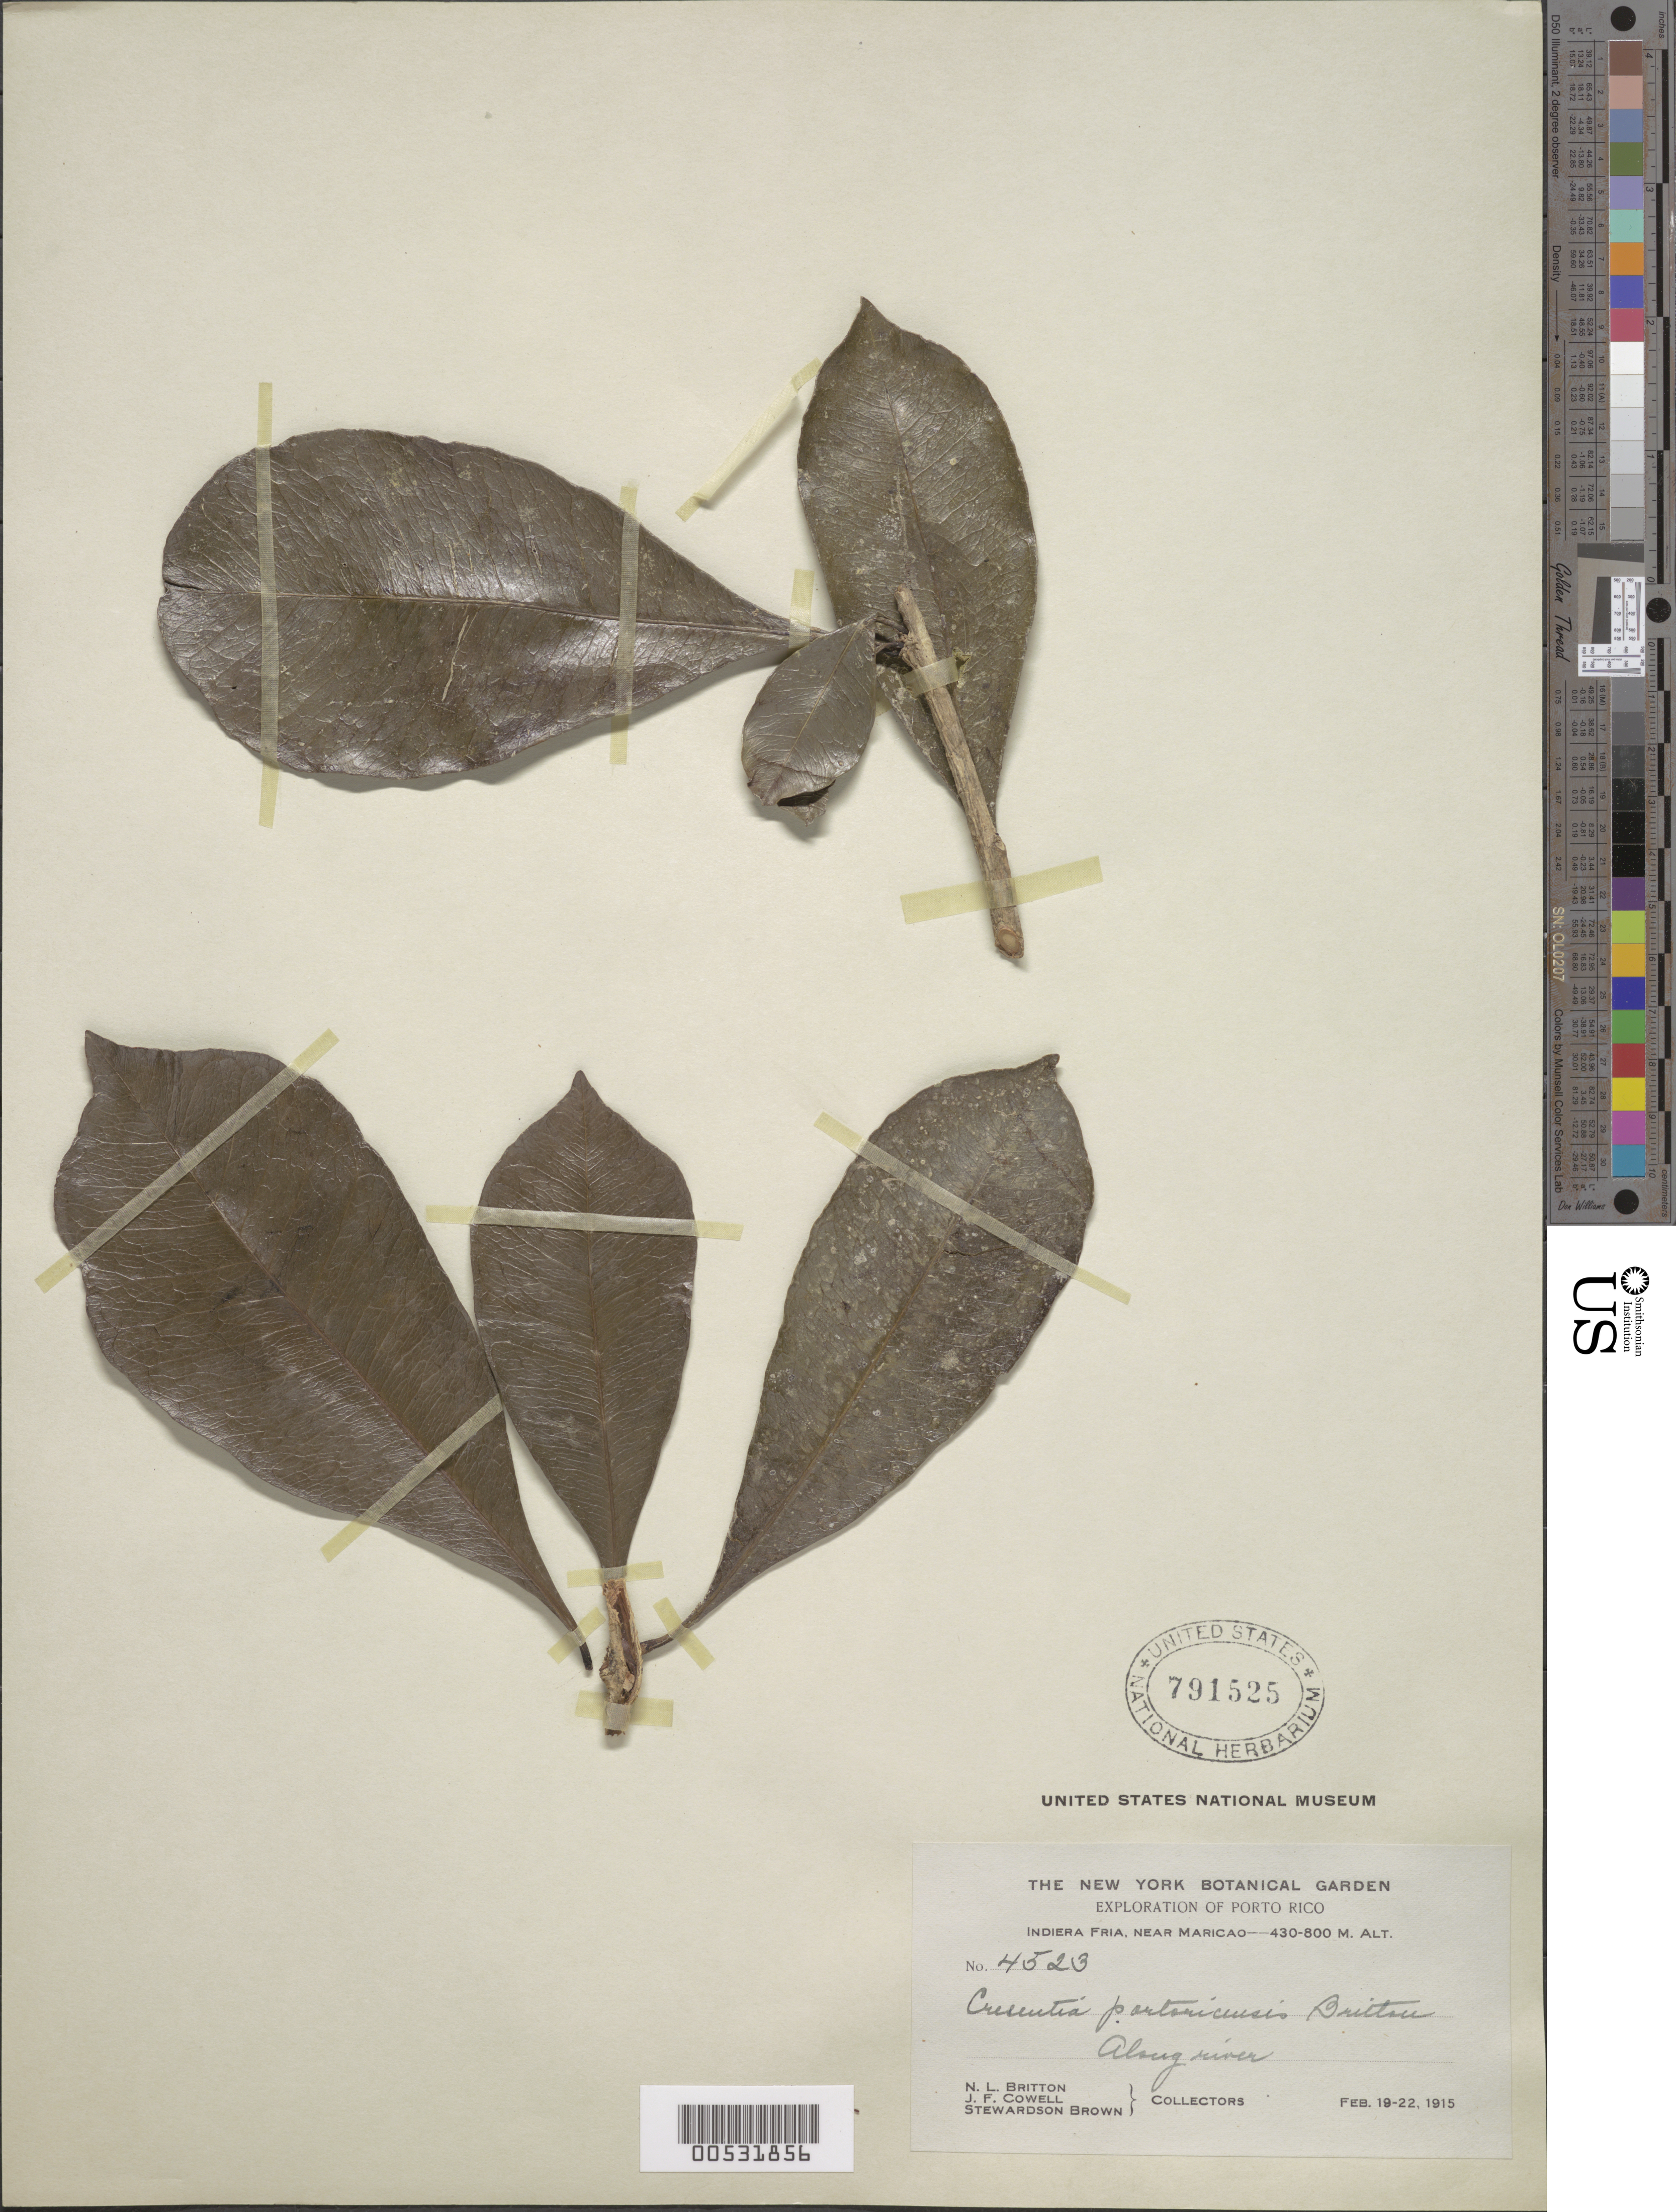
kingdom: Plantae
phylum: Tracheophyta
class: Magnoliopsida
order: Lamiales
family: Bignoniaceae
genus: Crescentia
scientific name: Crescentia portoricensis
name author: Britton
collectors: N. Britton, J. F. Cowell & S. Brown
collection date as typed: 19 Feb 1915 to 22 Feb 1915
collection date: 1915-02-19/1915-02-22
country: Puerto Rico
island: Greater Antilles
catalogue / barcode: US 791525